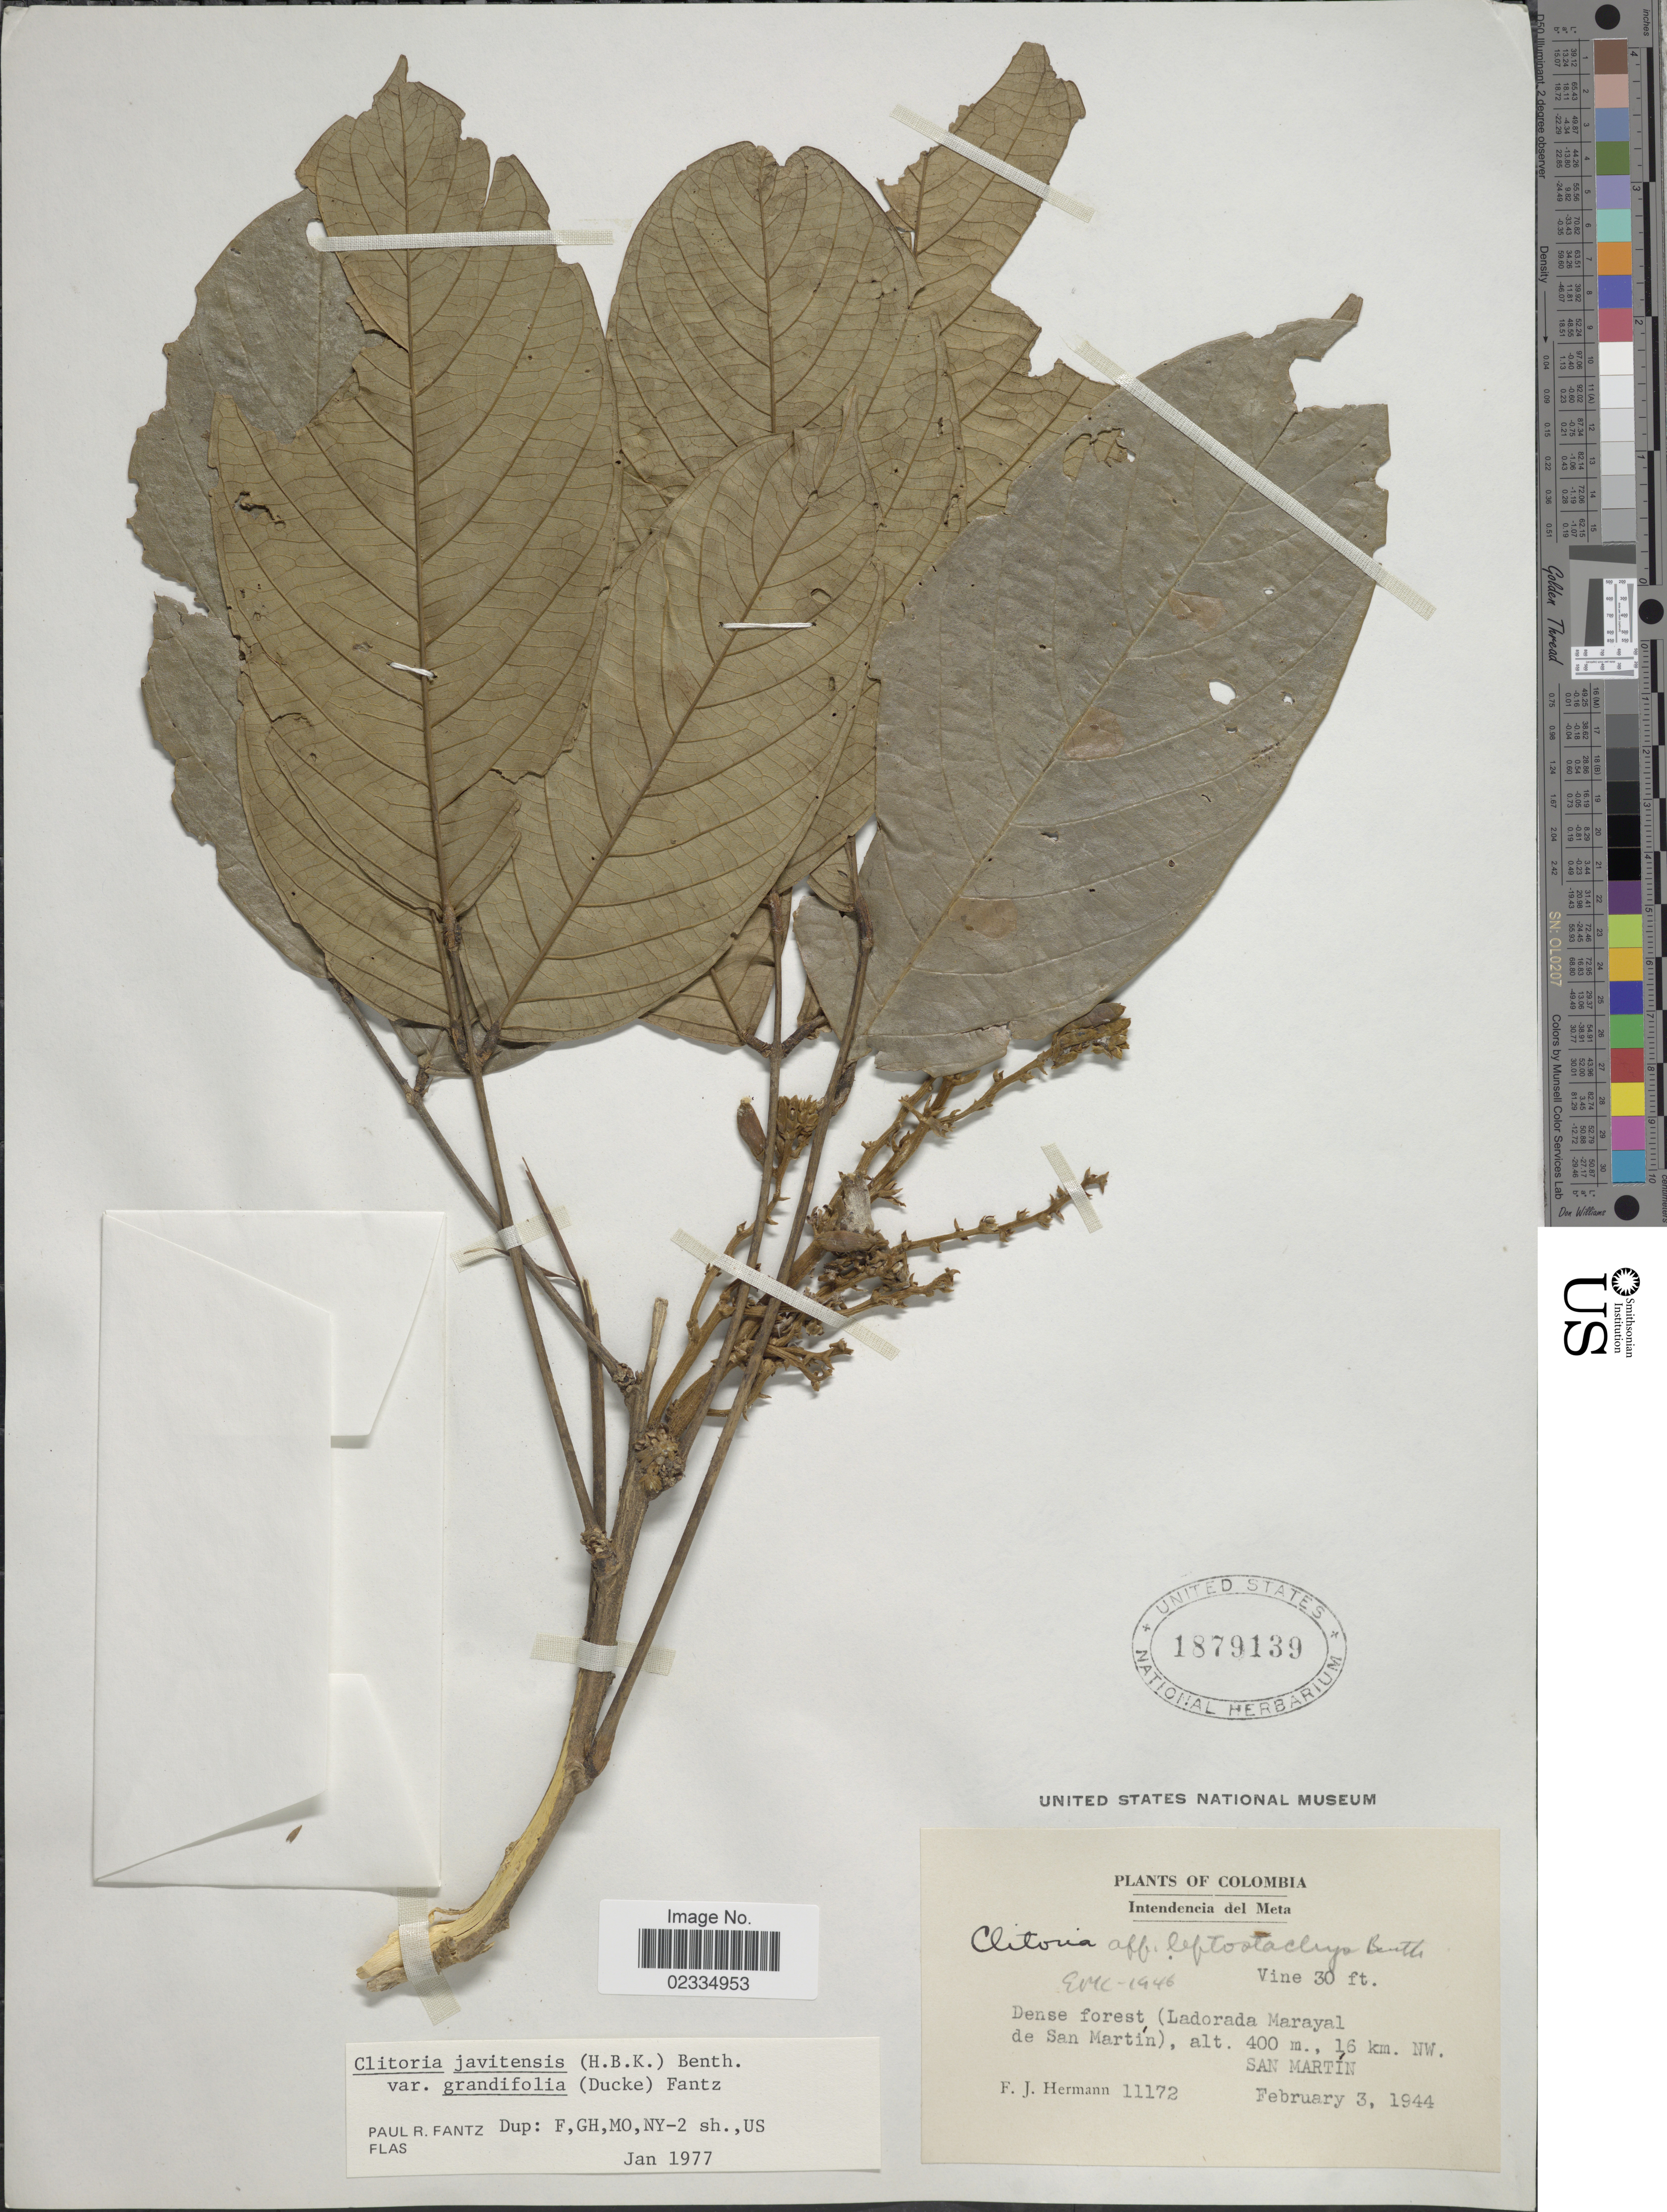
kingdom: Plantae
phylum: Tracheophyta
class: Magnoliopsida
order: Fabales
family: Fabaceae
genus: Clitoria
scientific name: Clitoria javitensis var. longiloba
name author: Fantz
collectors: F. J. Hermann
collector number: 11172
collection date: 1944-02-03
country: Colombia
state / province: Meta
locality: Ladorada Marayal de San Martin), 16 km NW San Martin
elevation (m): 400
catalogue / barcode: US 1879139